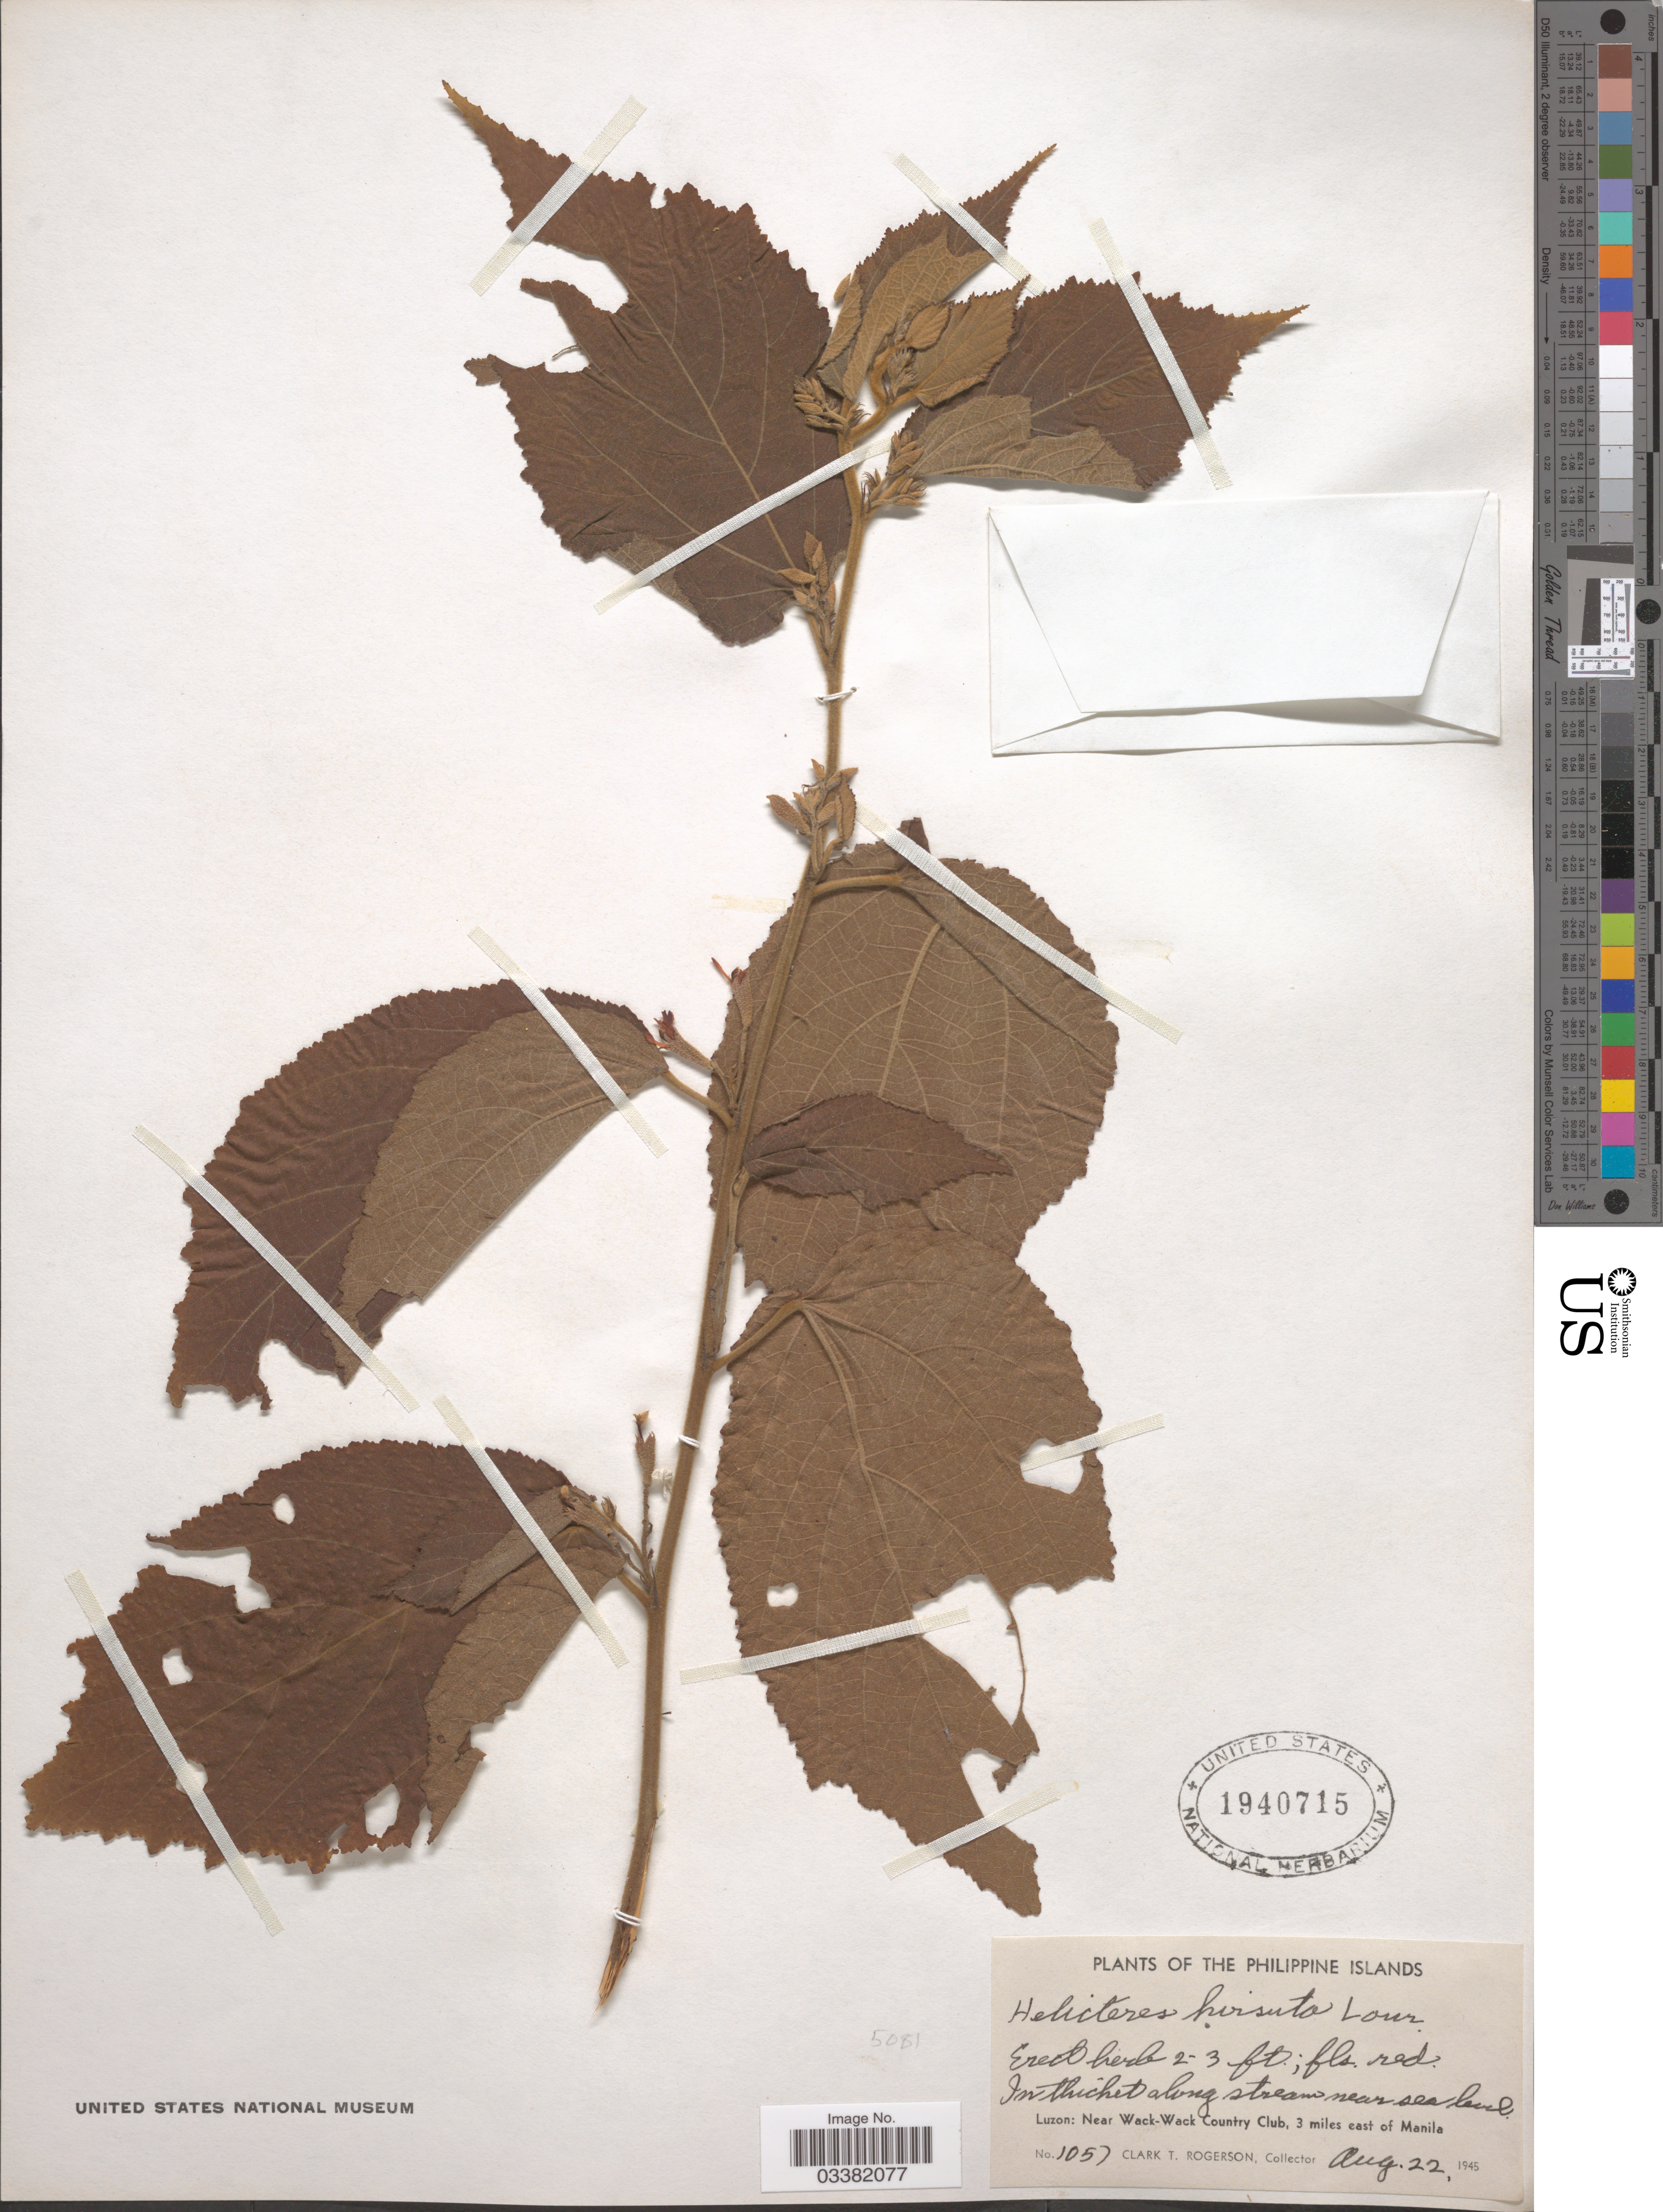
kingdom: Plantae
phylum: Tracheophyta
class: Magnoliopsida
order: Malvales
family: Malvaceae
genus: Helicteres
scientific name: Helicteres hirsuta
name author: Lour.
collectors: C. Rogerson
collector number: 1057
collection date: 1945-08-22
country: Philippines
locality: Luzon: Near Wack-Wack Country Club, 3 miles east of Manila.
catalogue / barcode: US 1940715